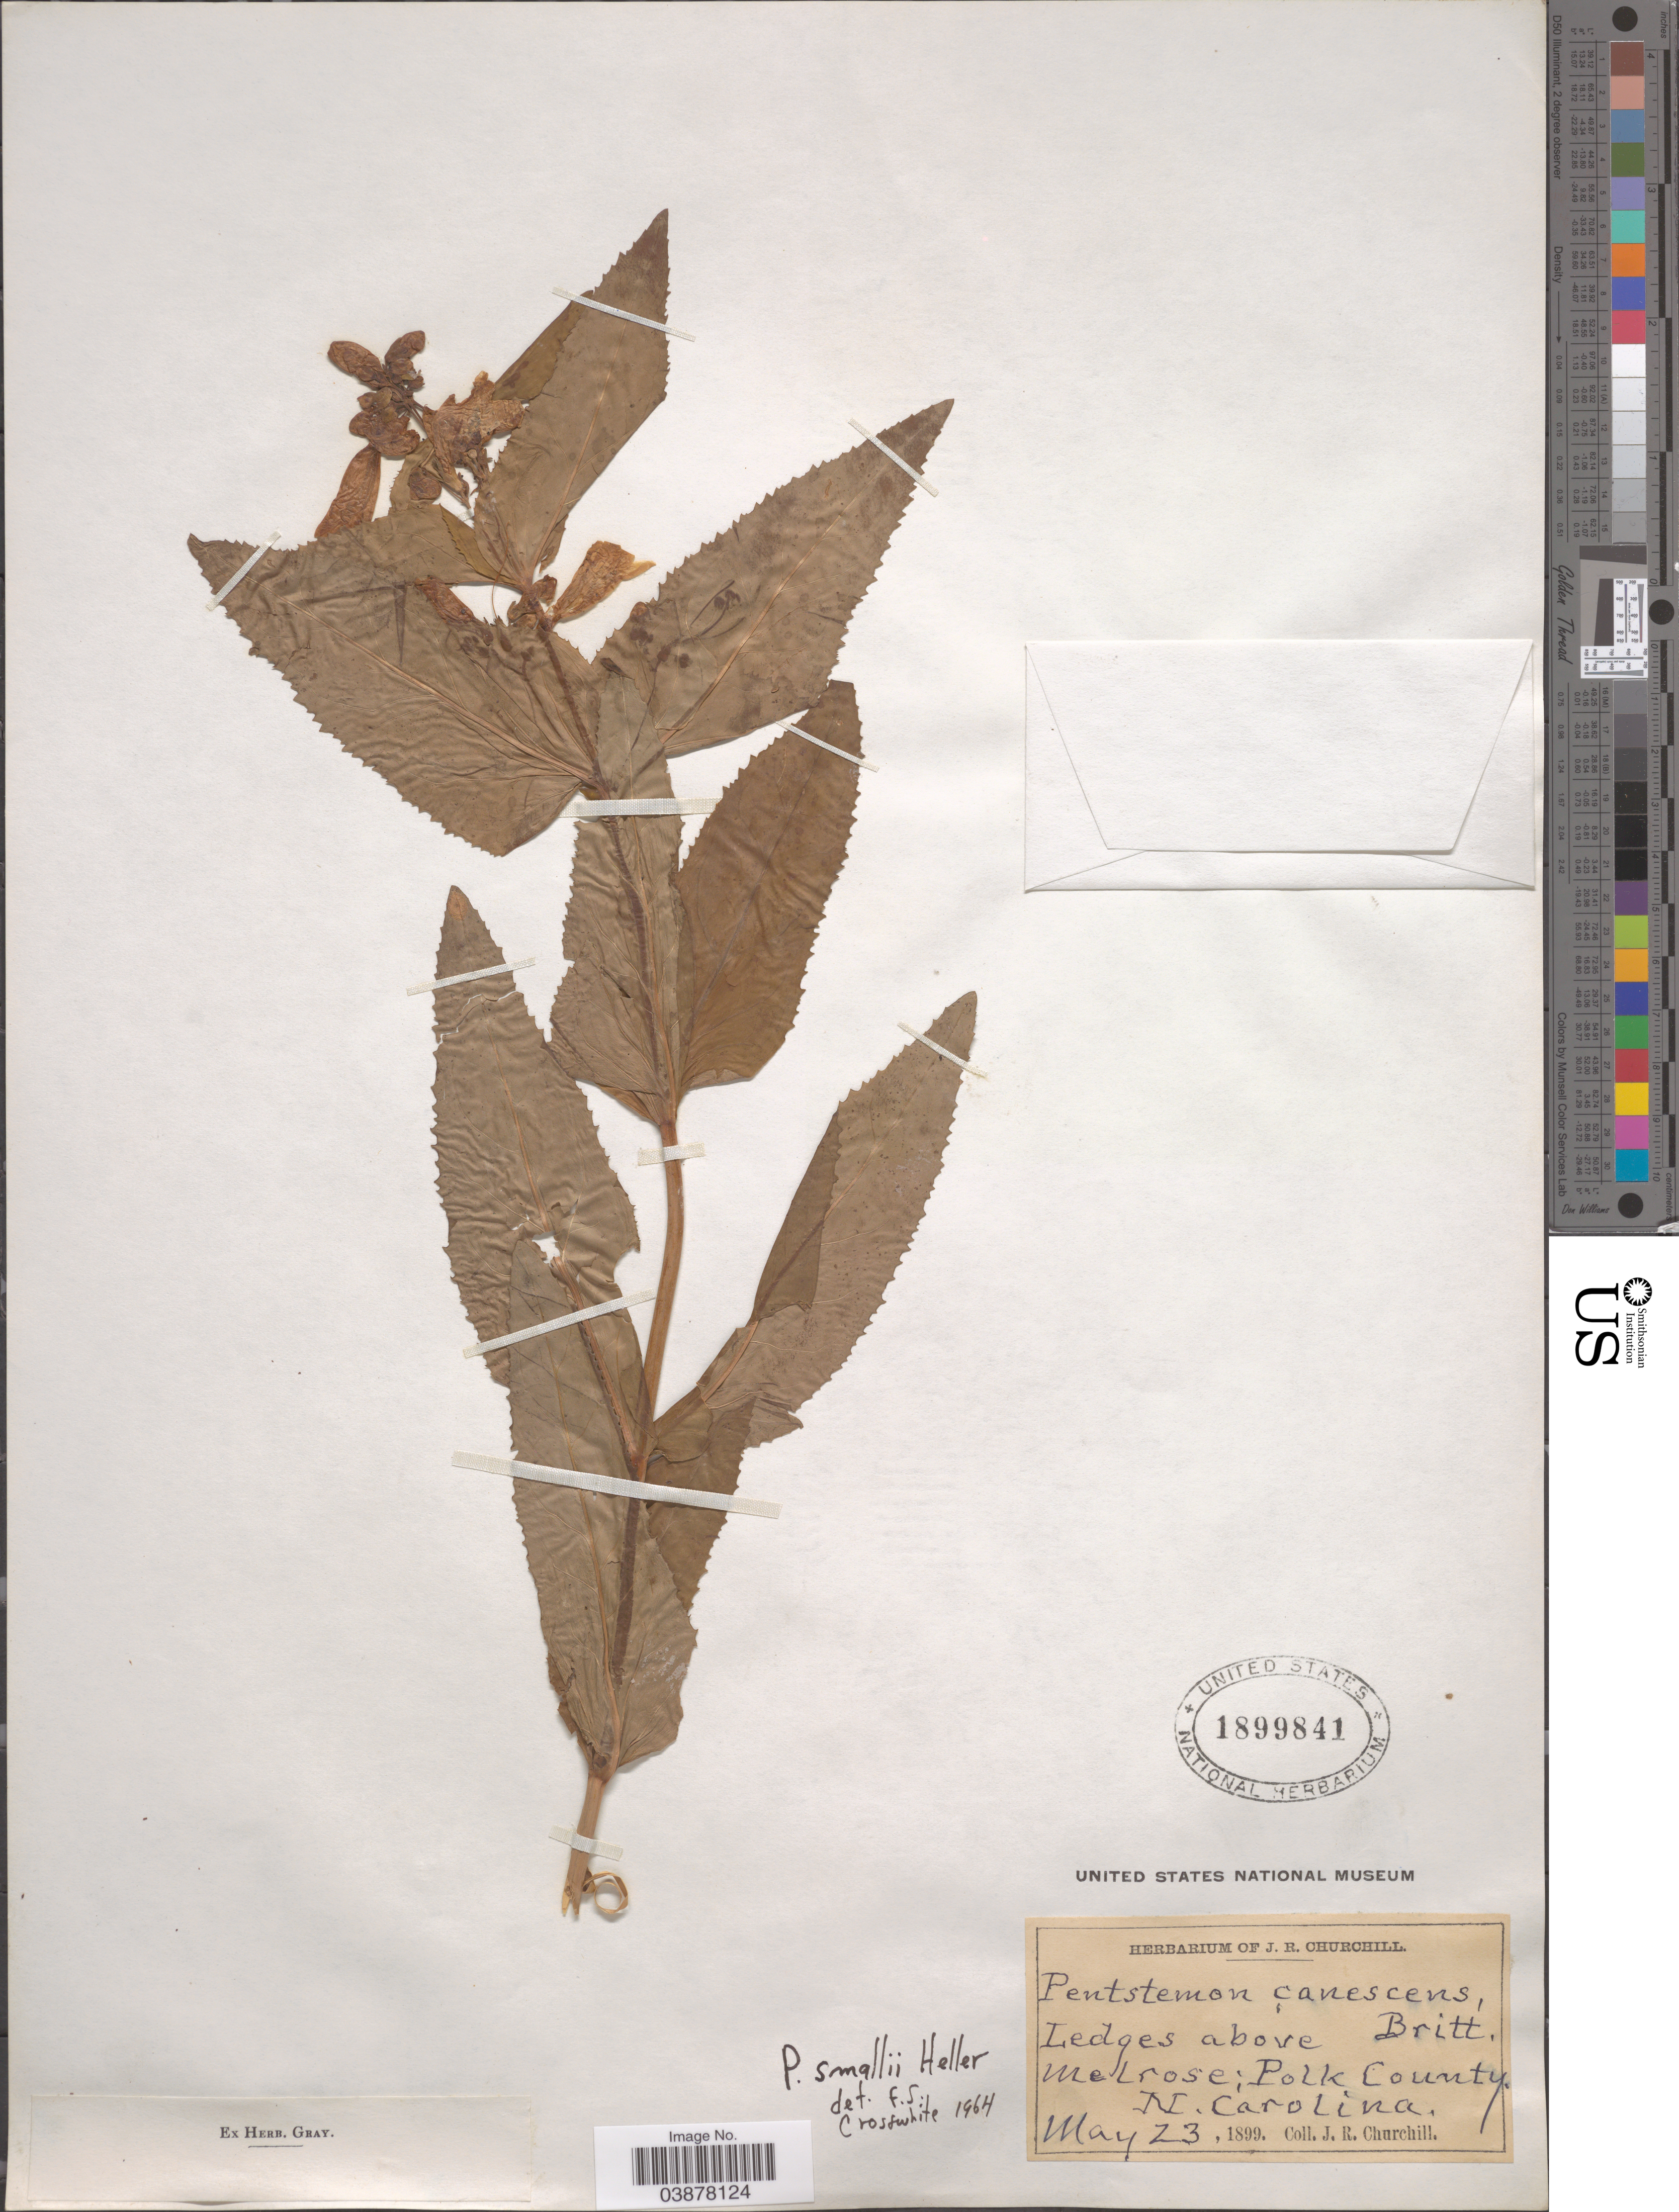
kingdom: Plantae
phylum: Tracheophyta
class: Magnoliopsida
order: Lamiales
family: Plantaginaceae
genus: Penstemon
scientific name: Penstemon smallii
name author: A. Heller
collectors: J. Churchill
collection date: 1899-05-23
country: United States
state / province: North Carolina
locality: Above Melrose; Polk County.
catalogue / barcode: US 1899841